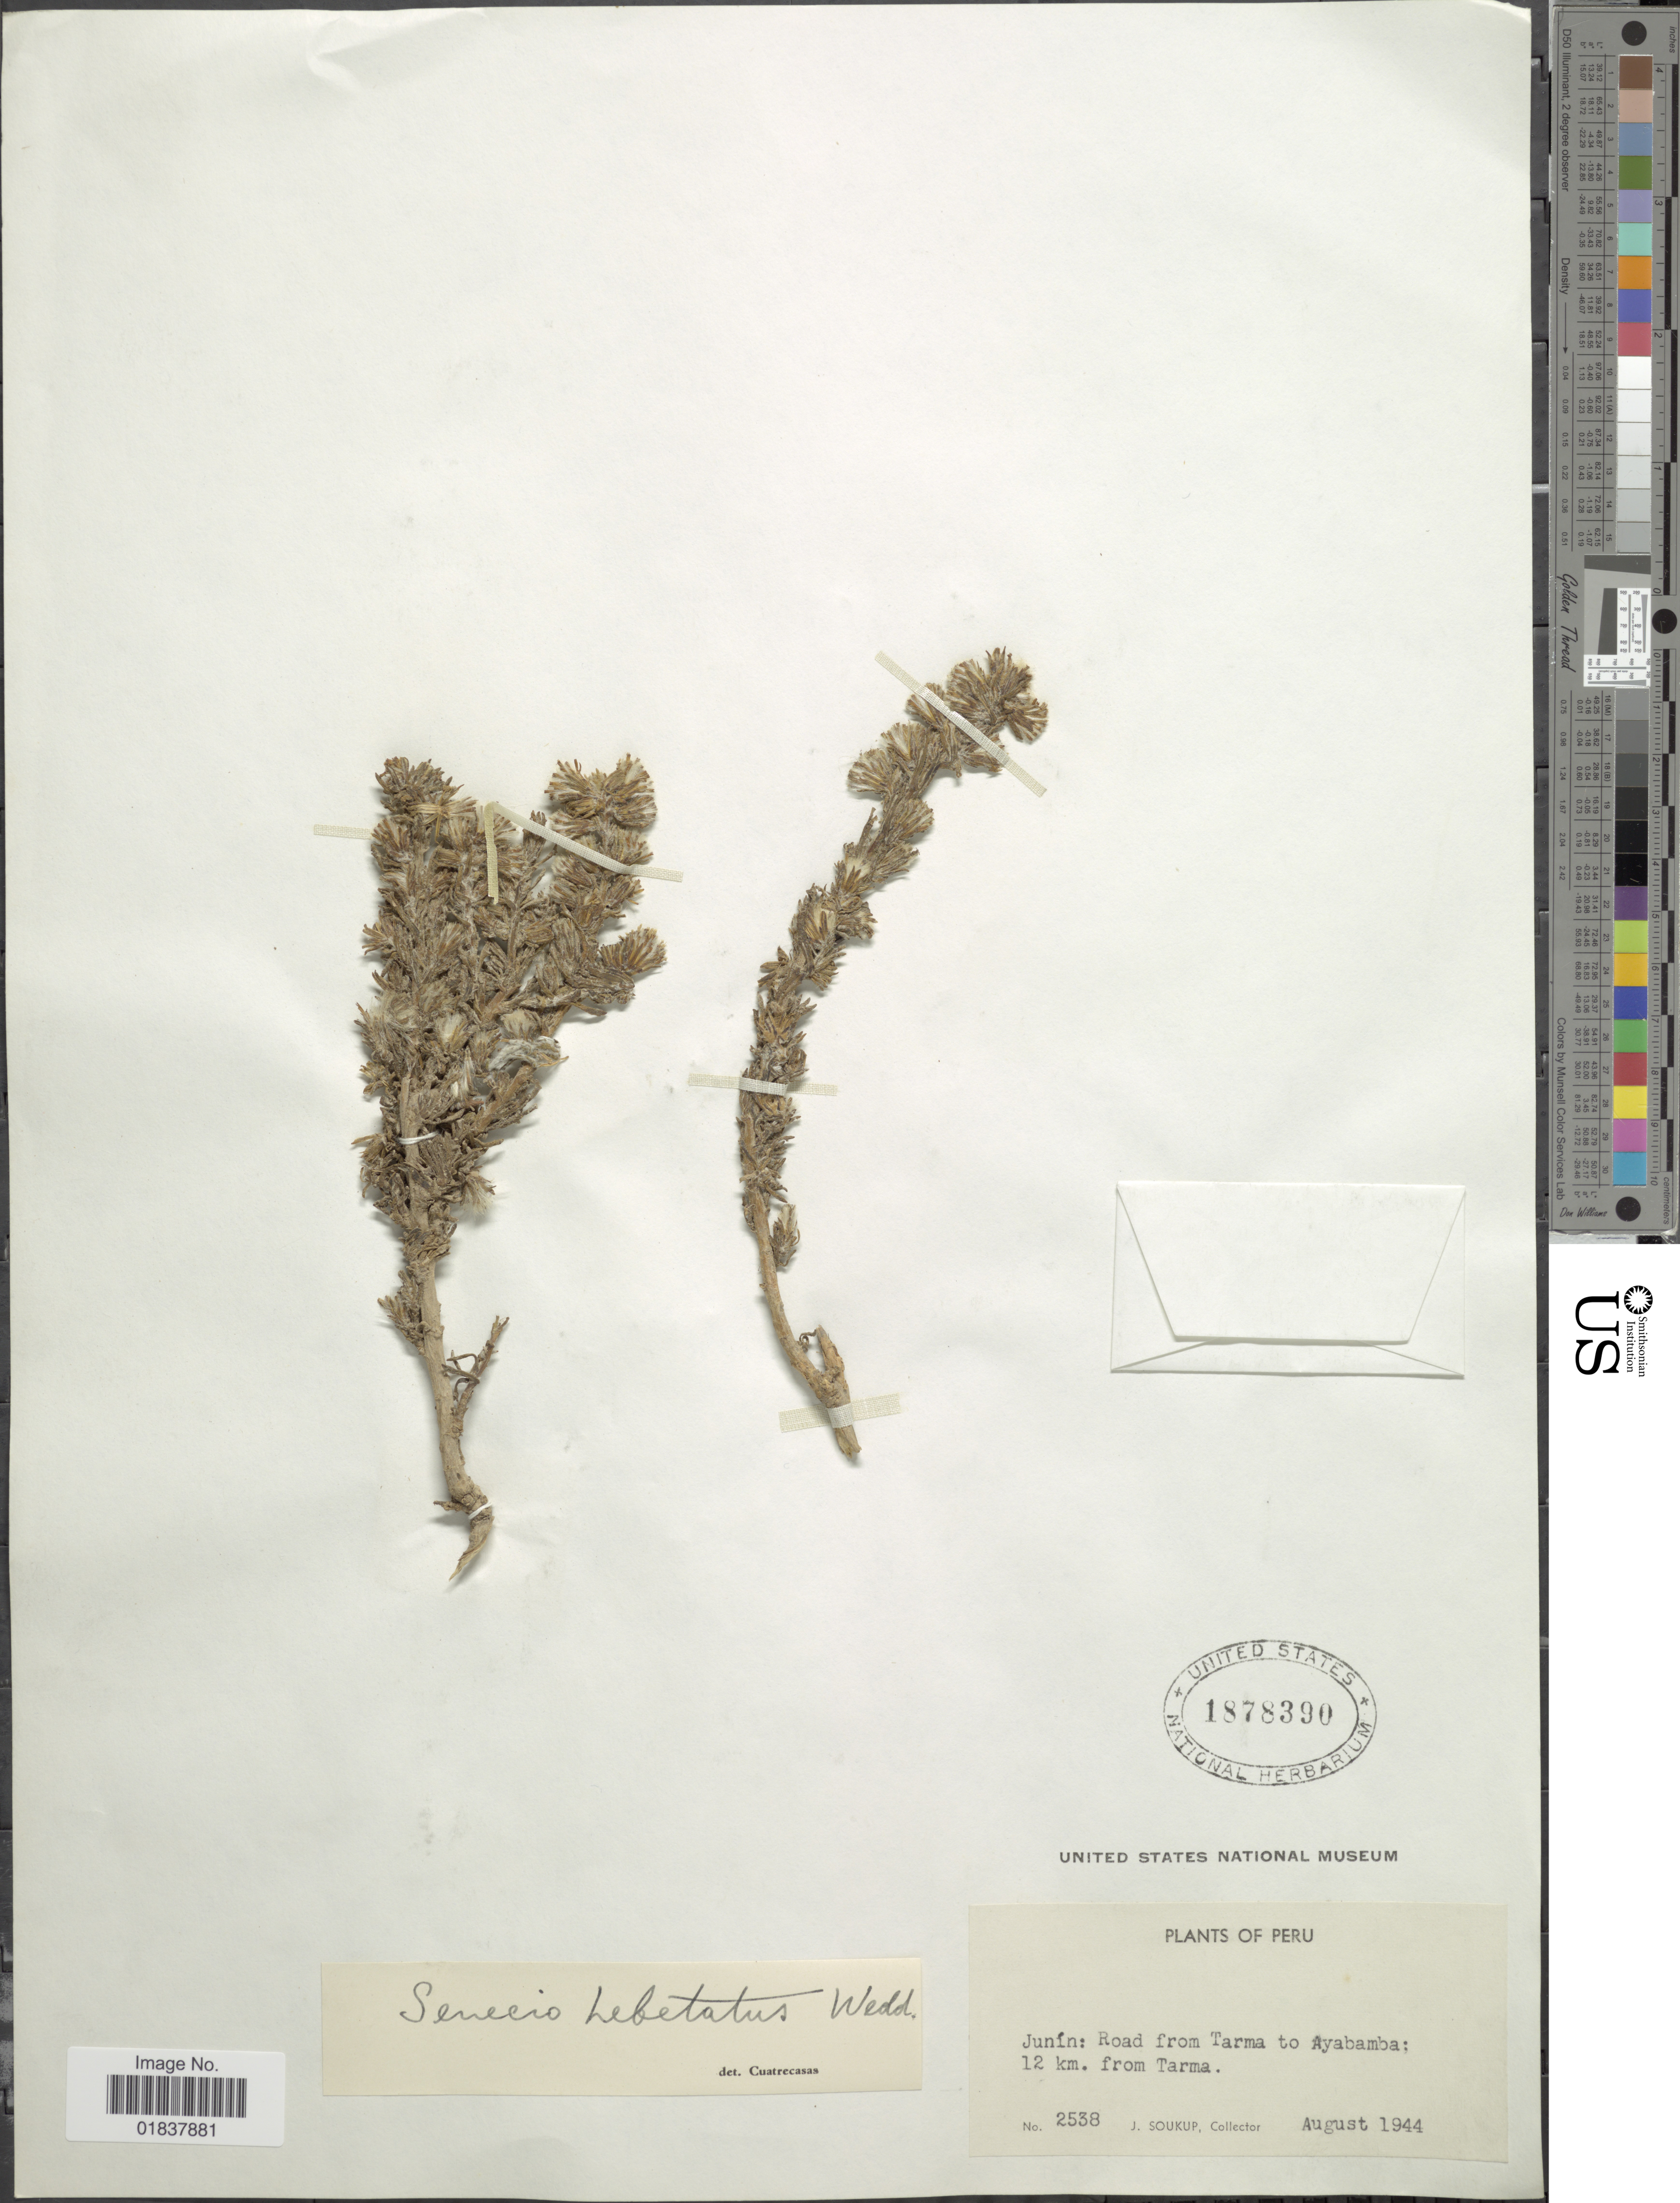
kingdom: Plantae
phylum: Tracheophyta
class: Magnoliopsida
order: Asterales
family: Asteraceae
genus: Senecio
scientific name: Senecio hebetatus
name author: Wedd.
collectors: J. Soukup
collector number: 2538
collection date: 1944-08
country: Peru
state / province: Junín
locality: Road from Tarma to Ayabamba, 12 km from Tarma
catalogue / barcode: US 1878390